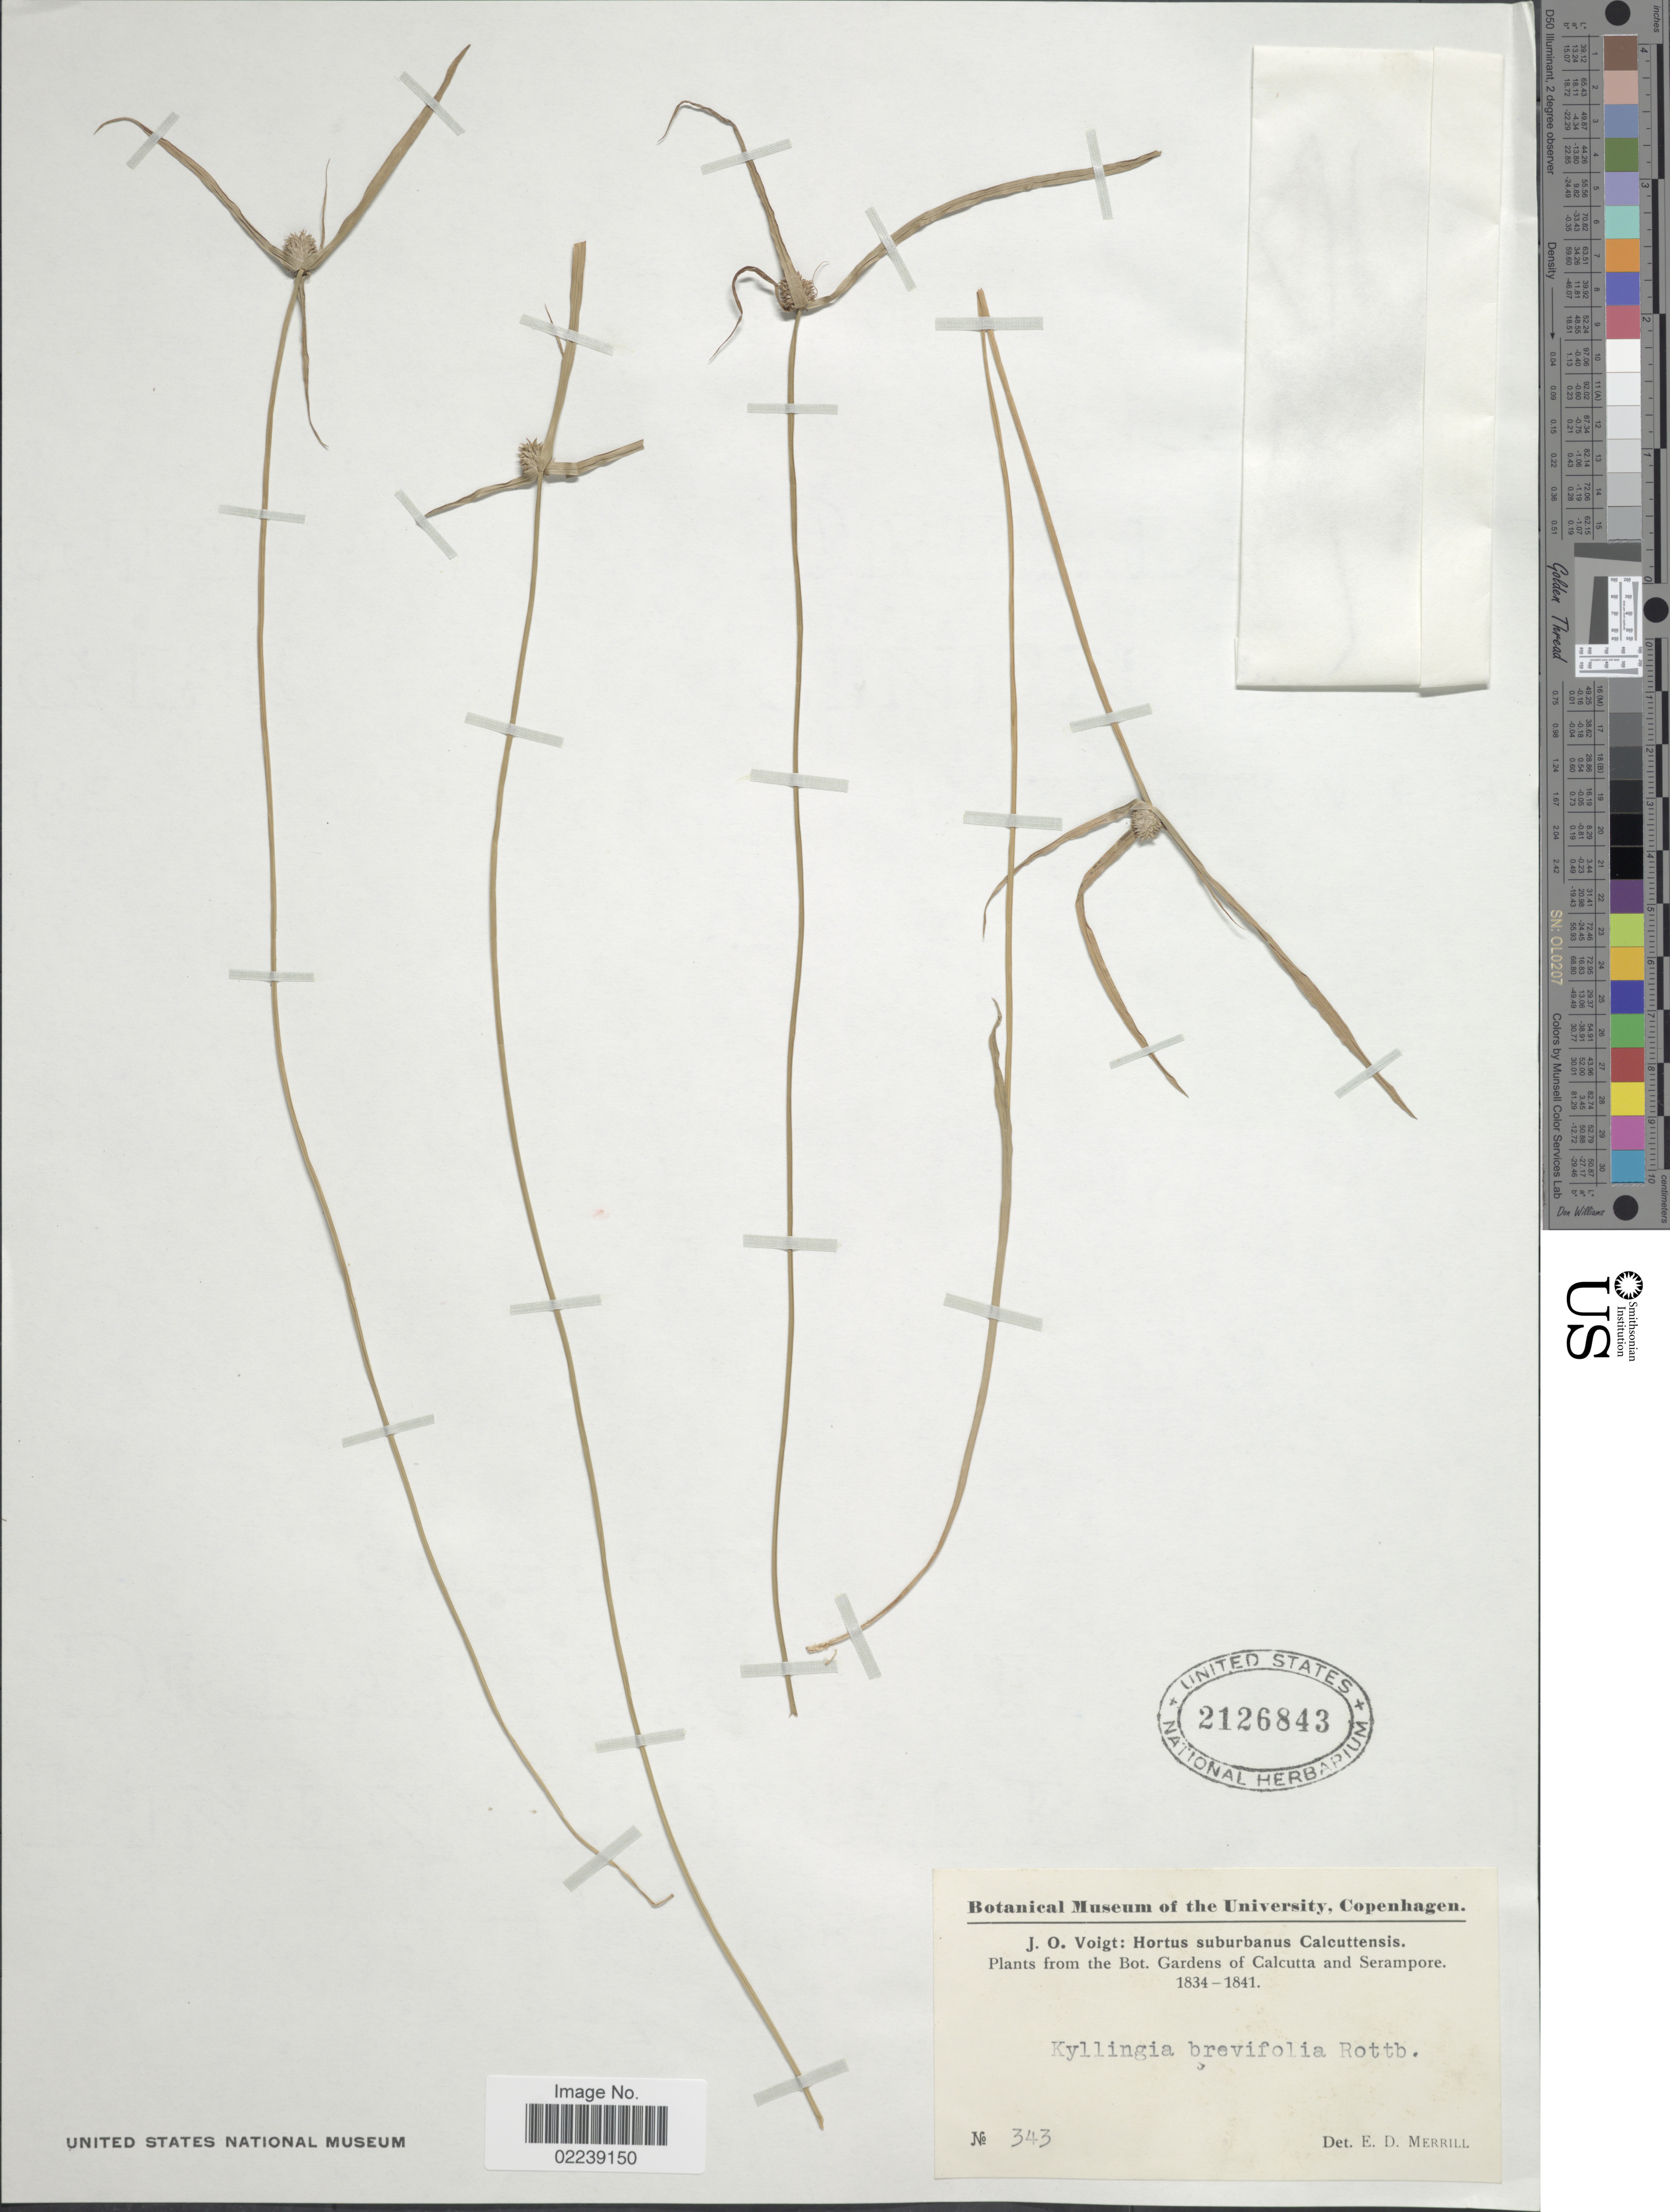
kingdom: Plantae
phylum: Tracheophyta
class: Liliopsida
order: Poales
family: Cyperaceae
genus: Cyperus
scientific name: Cyperus brevifolius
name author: (Rottb.) Hassk.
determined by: Strong, M. T., (US), Smithsonian Institution - National Museum of Natural History (UNITED STATES)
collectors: J. O. Voigt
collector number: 343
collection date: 1834/1841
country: India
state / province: West Bengal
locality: Bot. Gardens of Calcutta and Serampore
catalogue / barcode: US 2126843